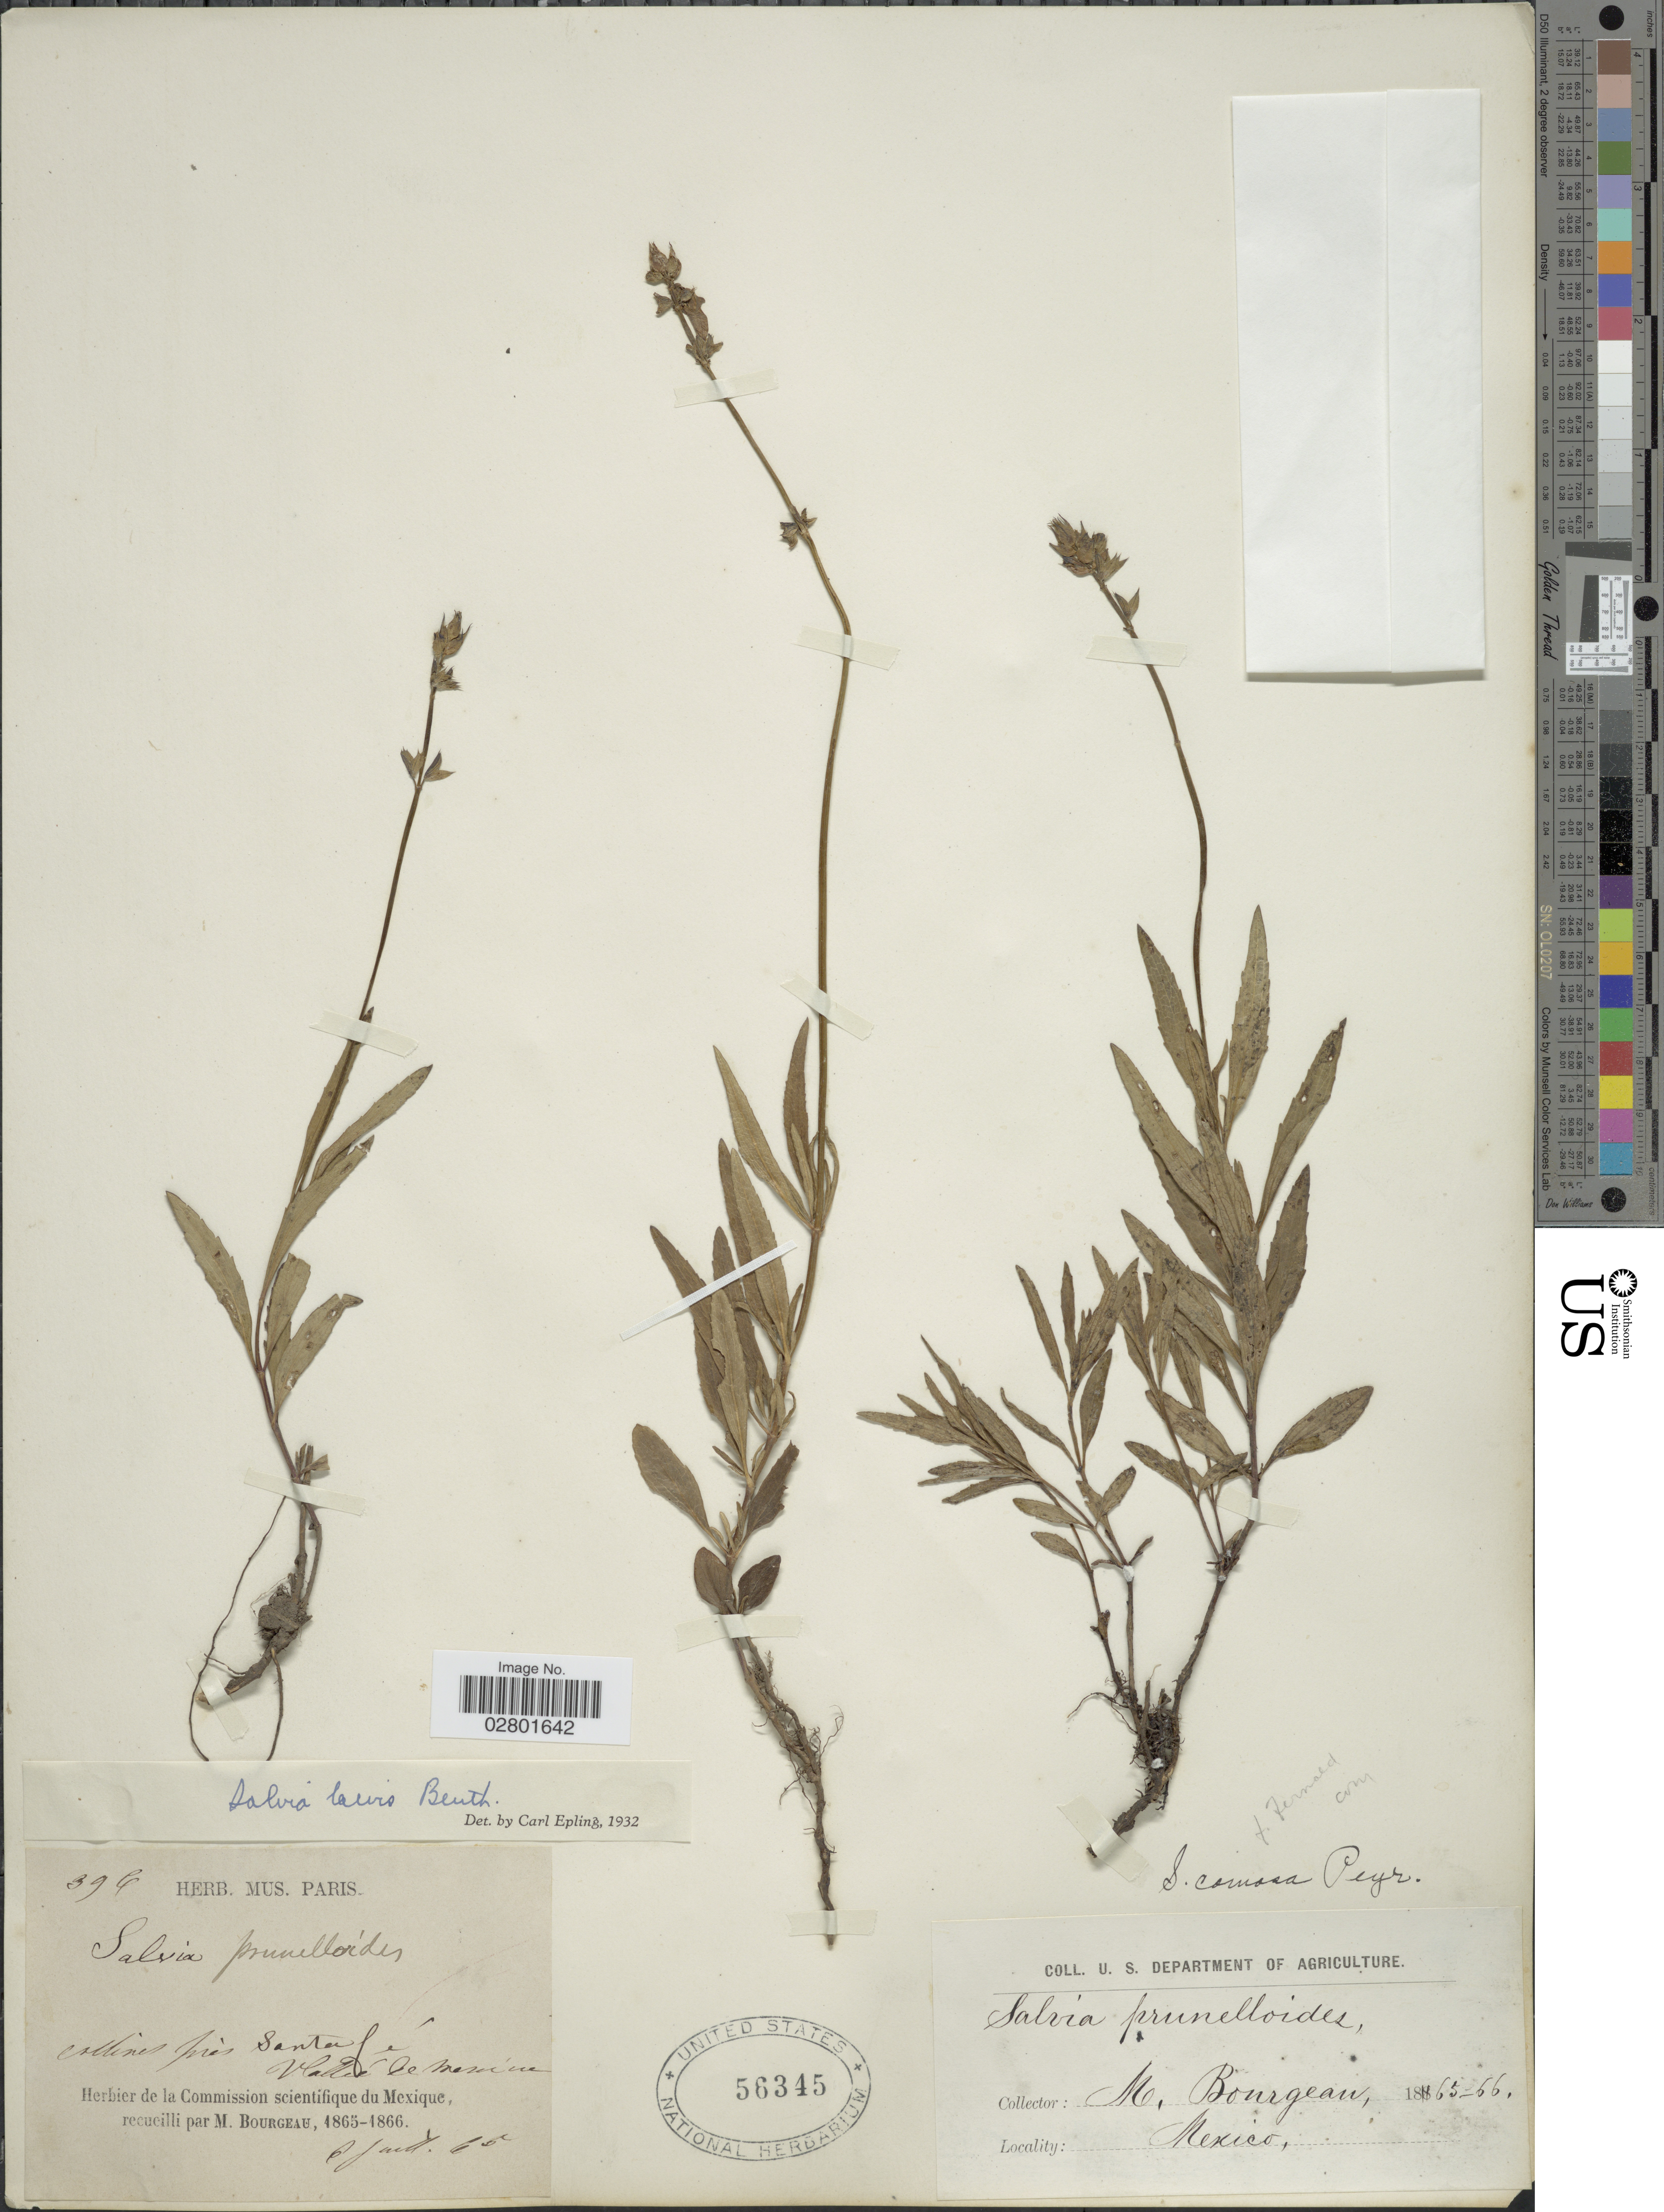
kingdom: Plantae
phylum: Tracheophyta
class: Magnoliopsida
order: Lamiales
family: Lamiaceae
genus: Salvia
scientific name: Salvia laevis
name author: Benth.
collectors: M. Bourgeau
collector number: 394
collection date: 1865-07-06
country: Mexico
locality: Collines prés Santa Fé, Valleé de Mexique.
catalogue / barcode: US 56345